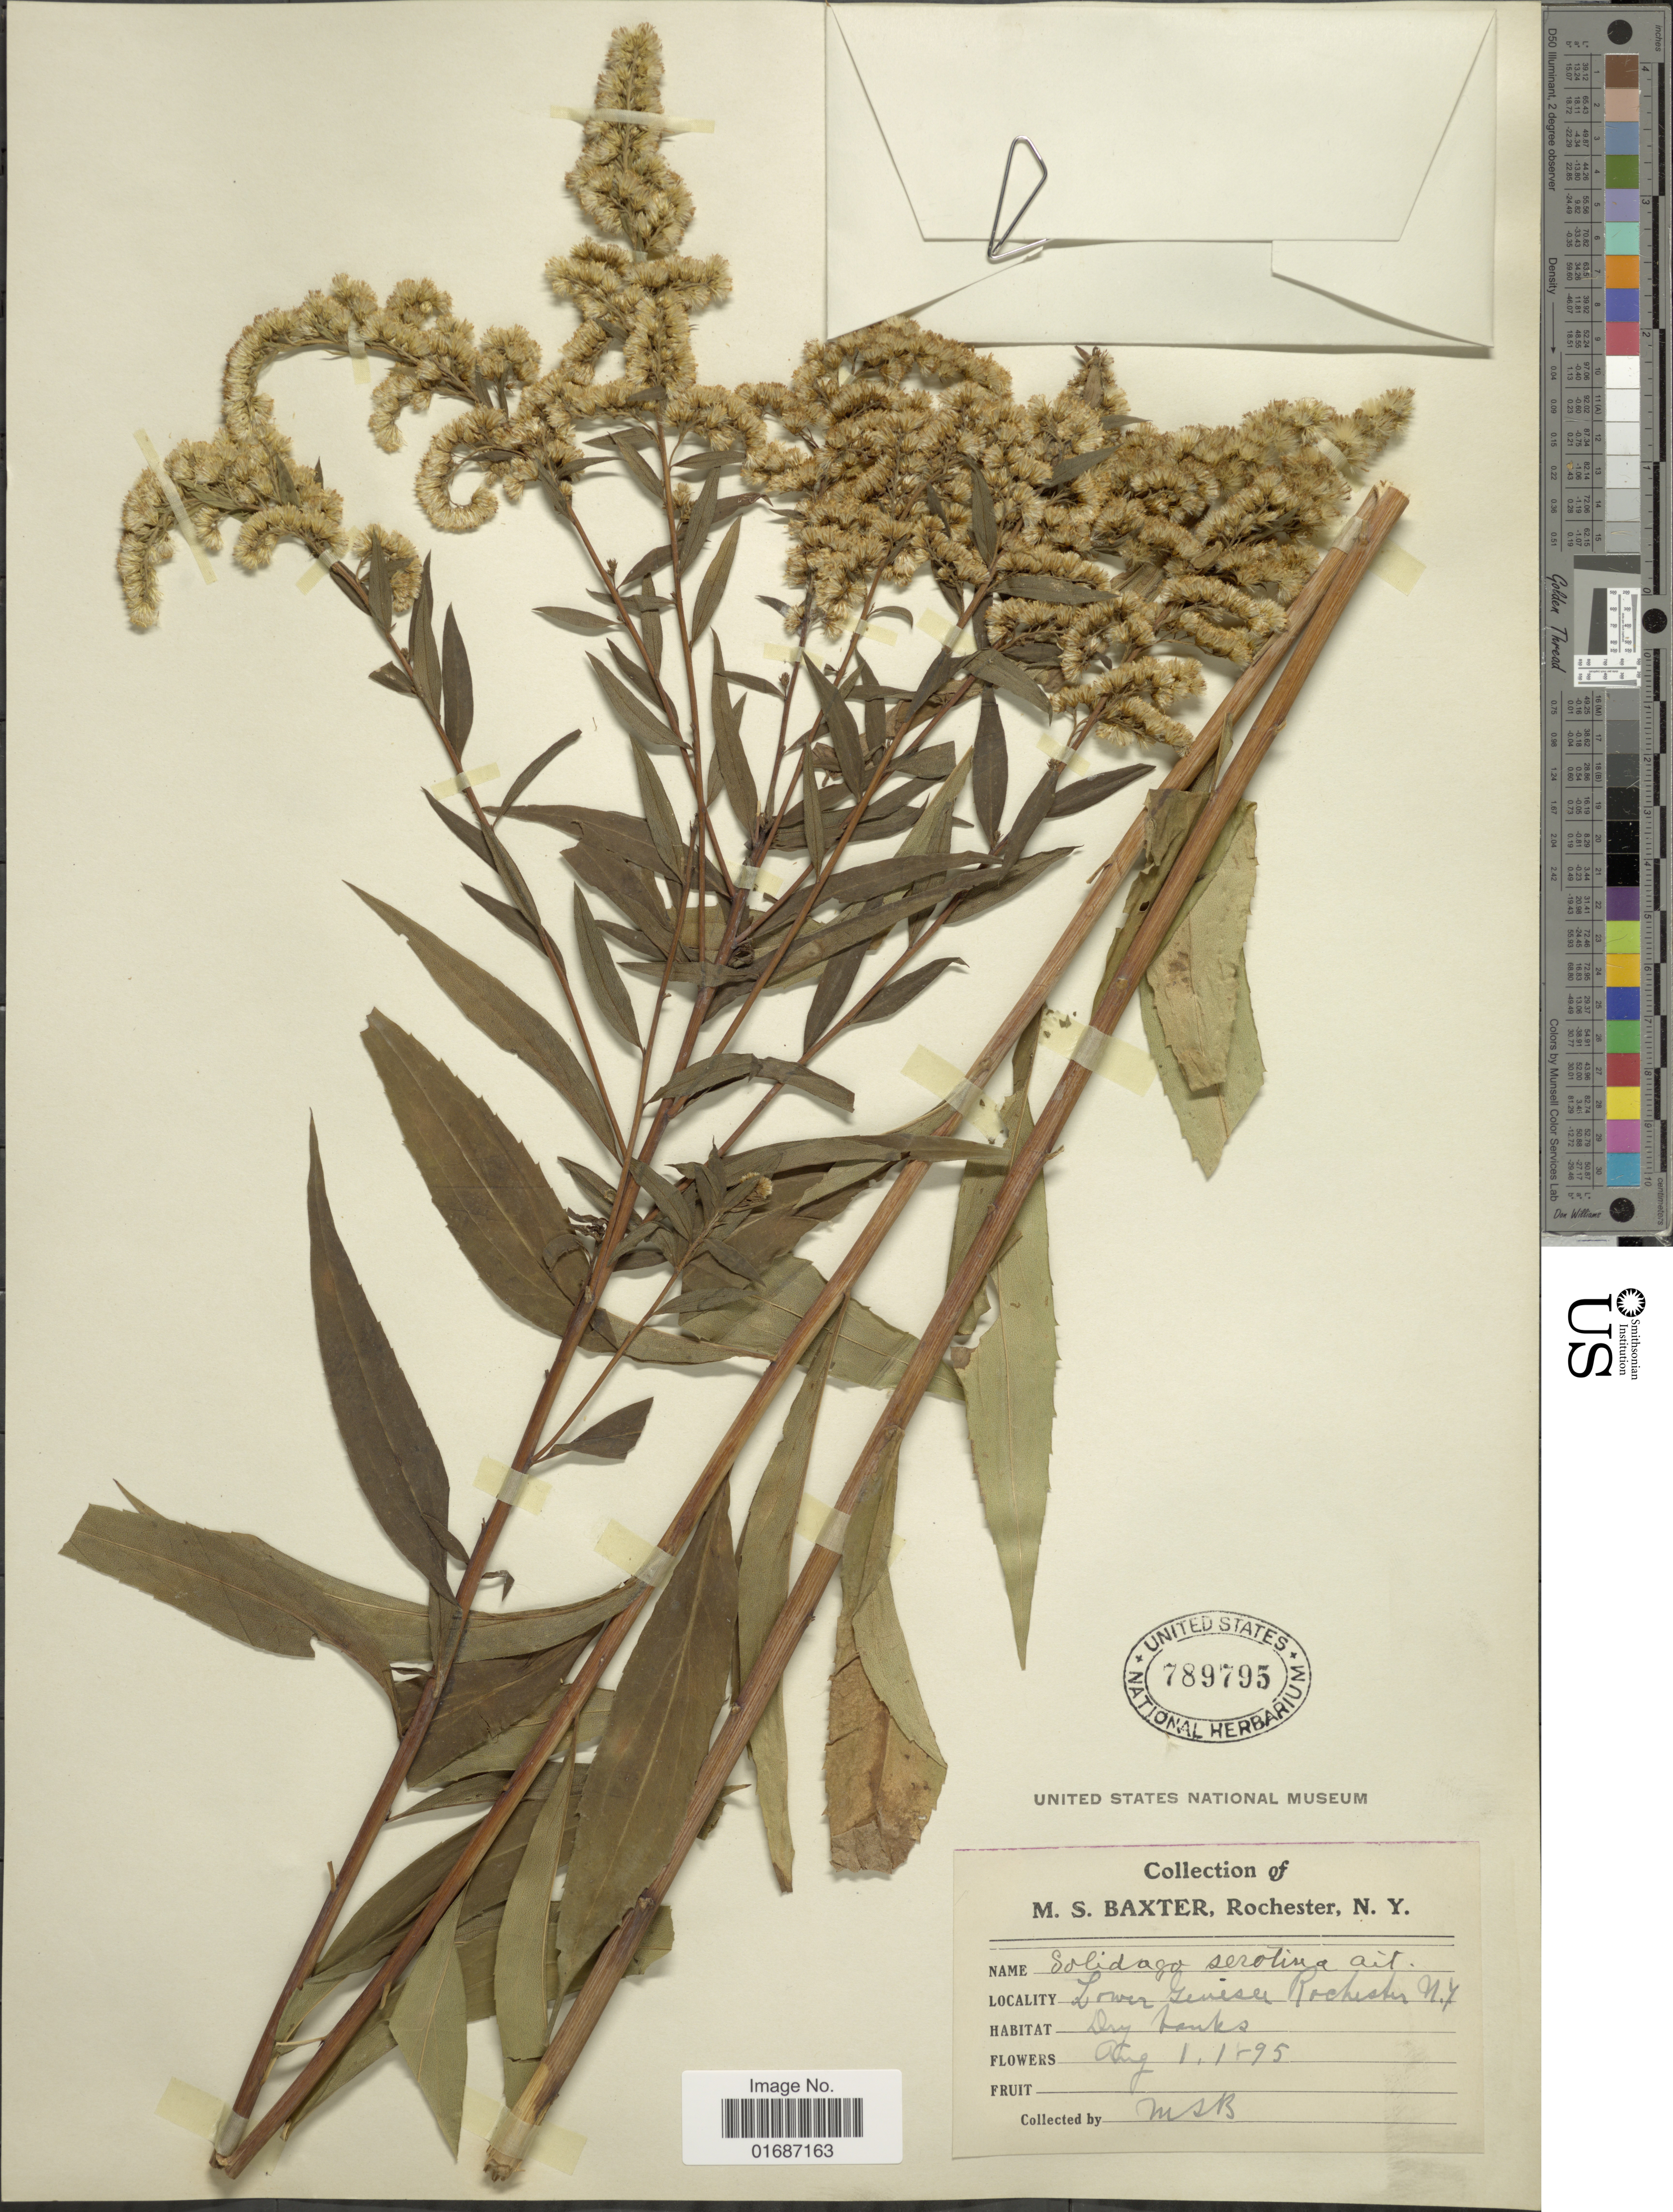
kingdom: Plantae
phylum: Tracheophyta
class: Magnoliopsida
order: Asterales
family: Asteraceae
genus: Solidago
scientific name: Solidago gigantea var. leiophylla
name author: Fernald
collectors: M. Baxter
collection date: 1895-08-01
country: United States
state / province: New York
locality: Lower Geneseu Rochester N.Y.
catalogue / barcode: US 789795